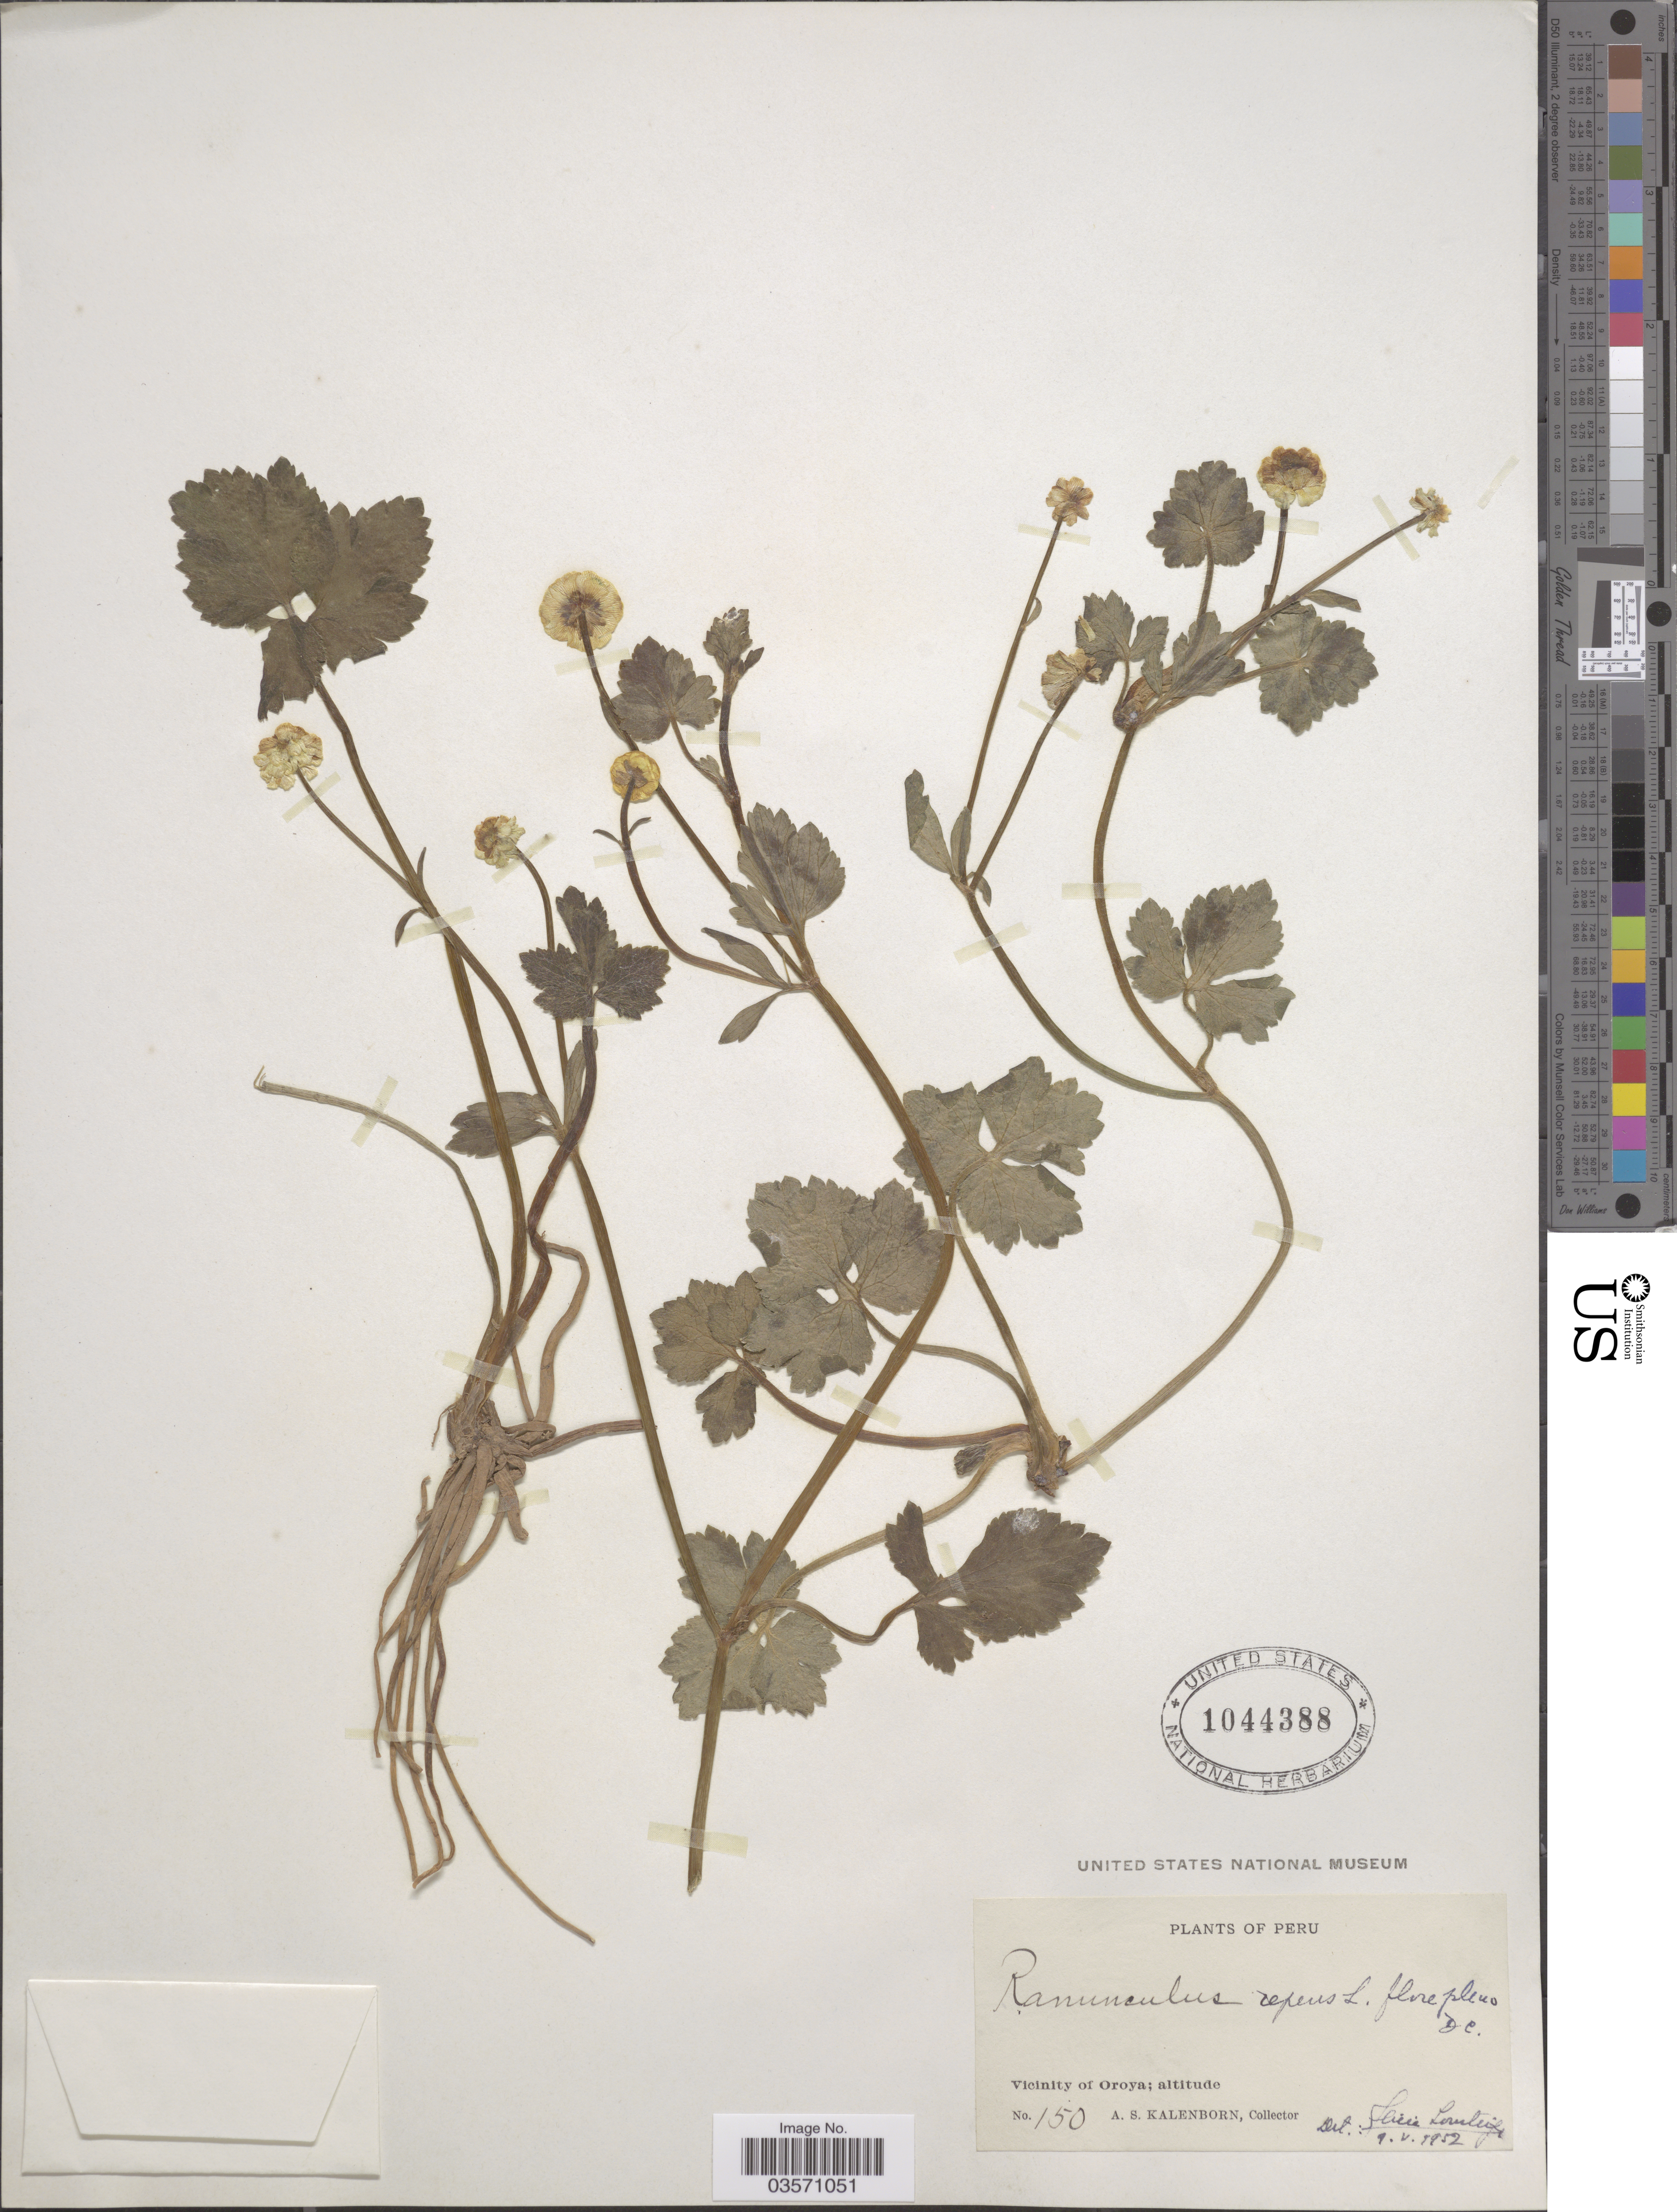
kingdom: Plantae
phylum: Tracheophyta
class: Magnoliopsida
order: Ranunculales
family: Ranunculaceae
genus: Ranunculus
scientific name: Ranunculus repens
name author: L.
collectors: A. Kalenborn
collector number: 150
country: Peru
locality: Vicinity of Oroya.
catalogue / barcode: US 1044388